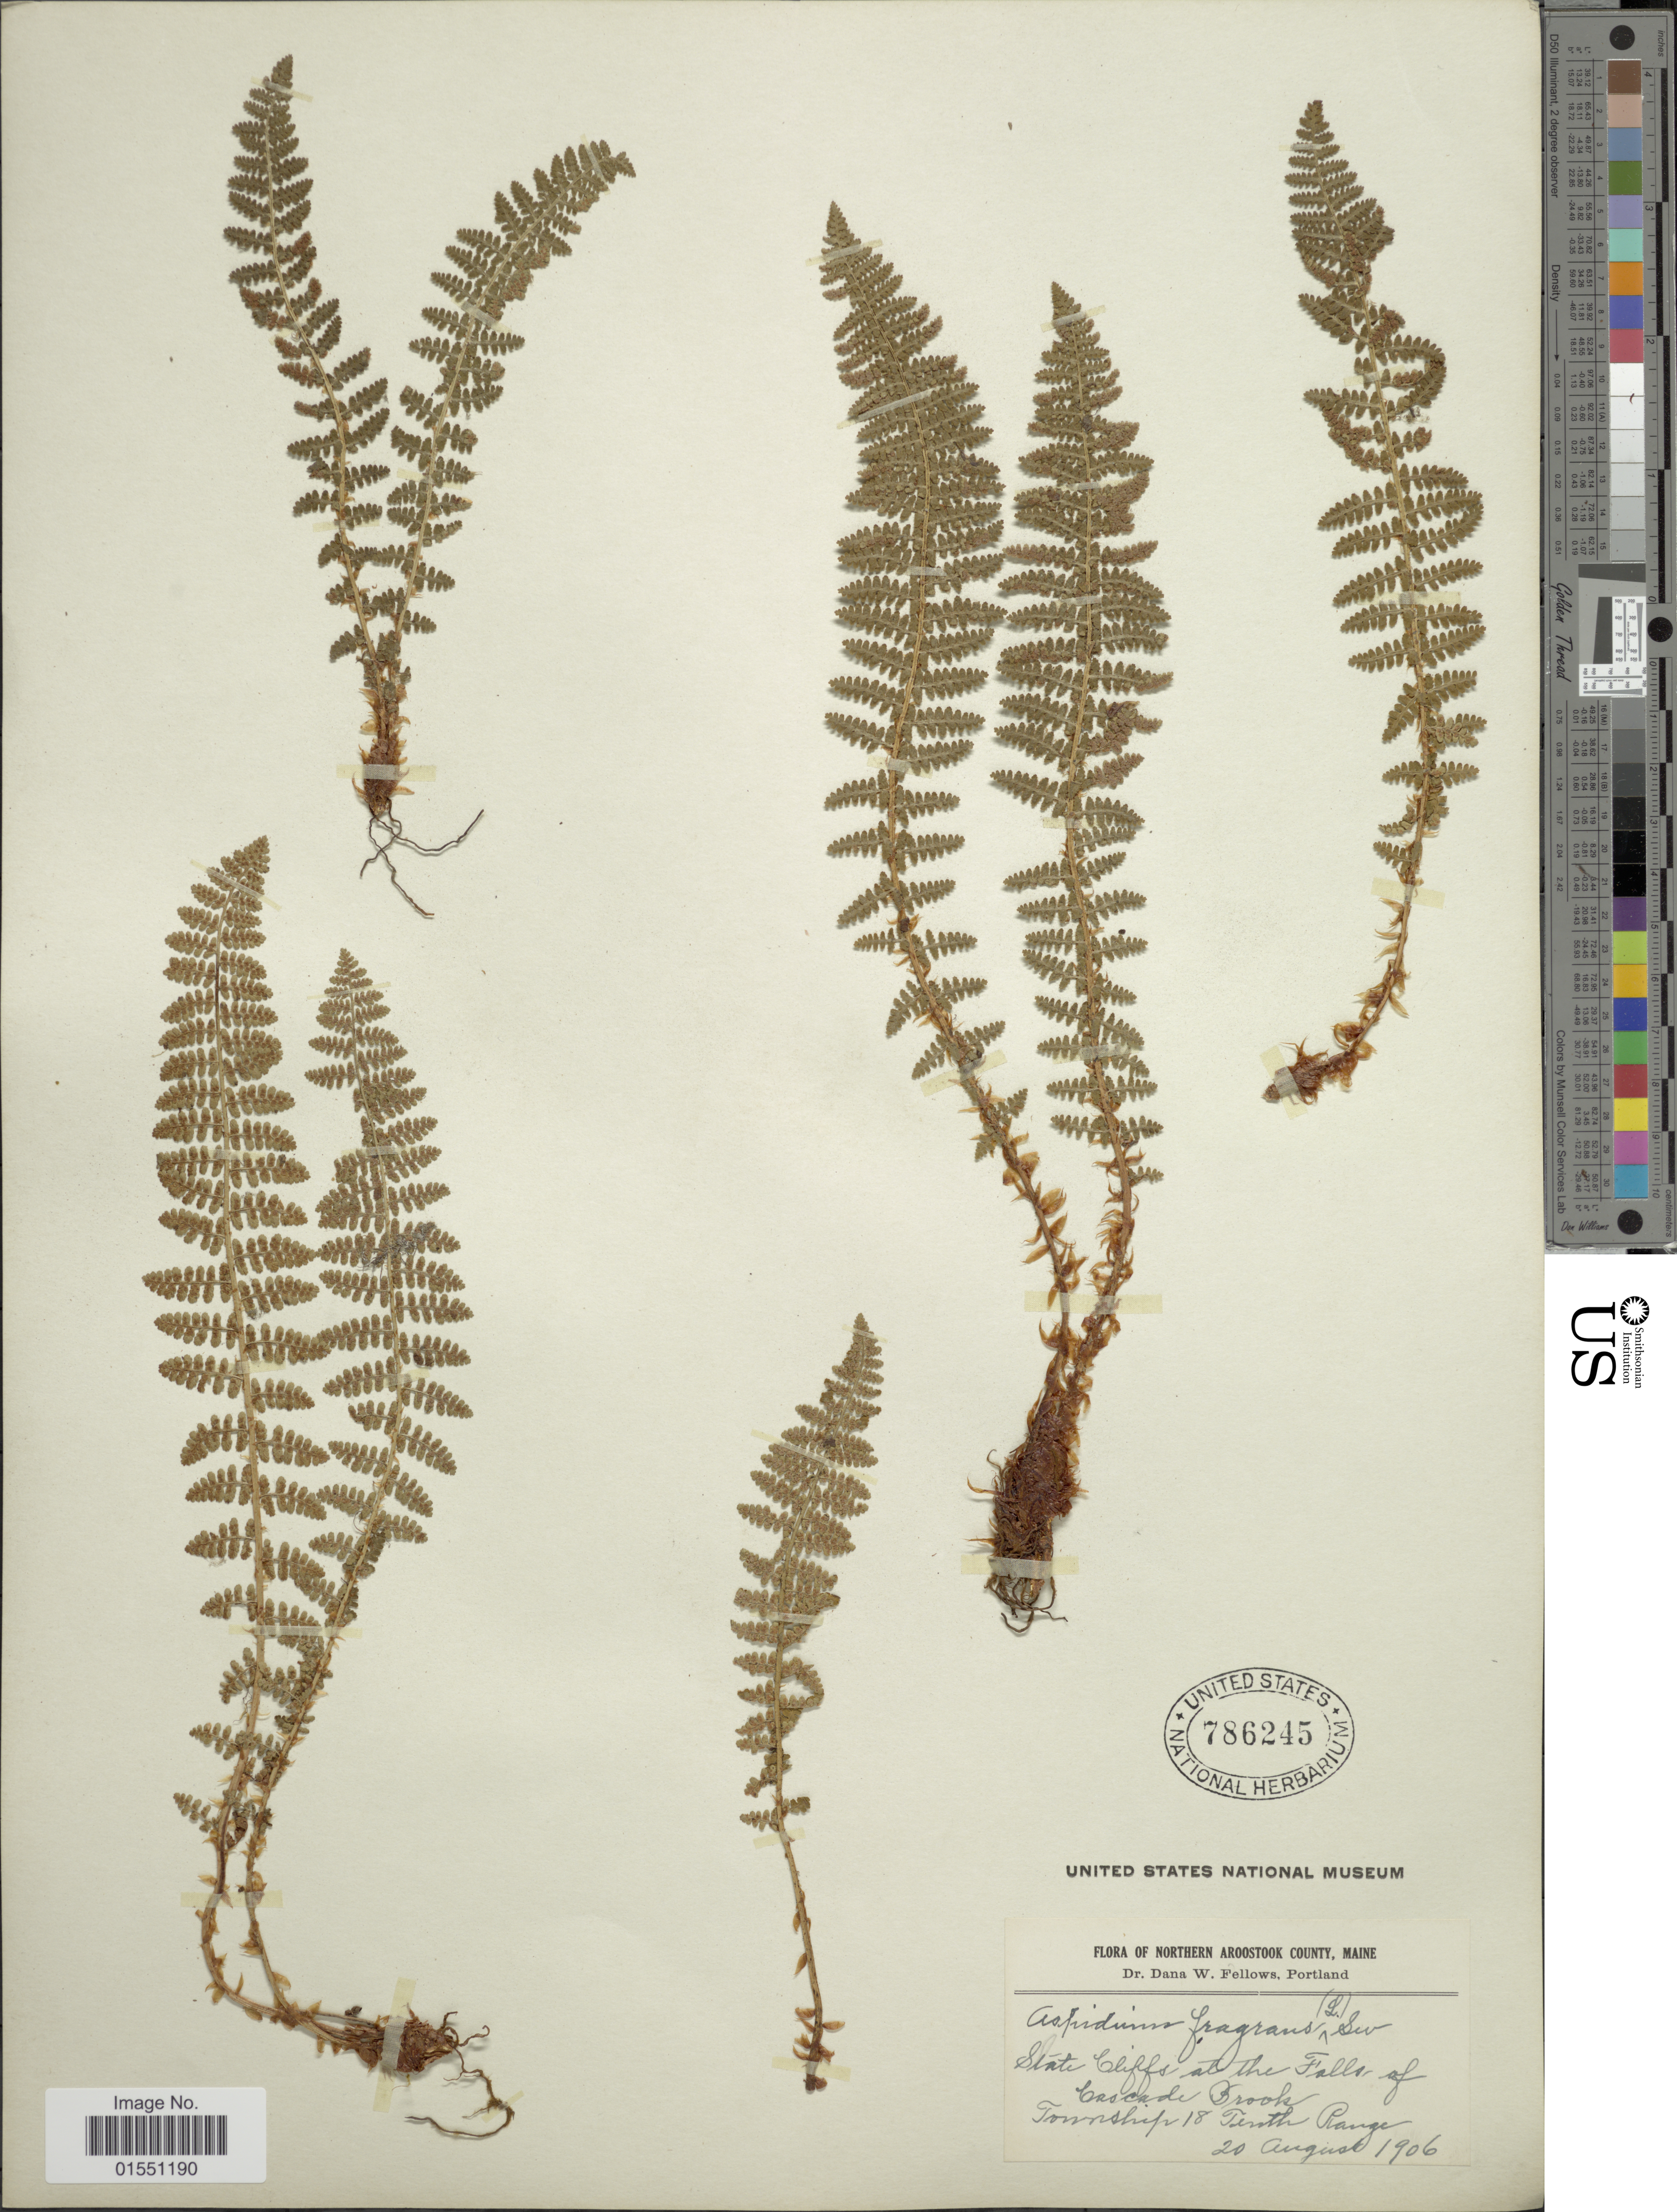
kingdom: Plantae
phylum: Tracheophyta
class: Polypodiopsida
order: Polypodiales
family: Dryopteridaceae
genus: Dryopteris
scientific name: Dryopteris fragrans var. hookeriana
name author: A. Prince ex Weath.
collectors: D. W. Fellows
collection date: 1906-08-20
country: United States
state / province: Maine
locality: Northern Aroostook County. State Cliffs at the Falls of Cascade Brook Township 18 Tenth Range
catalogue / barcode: US 786245